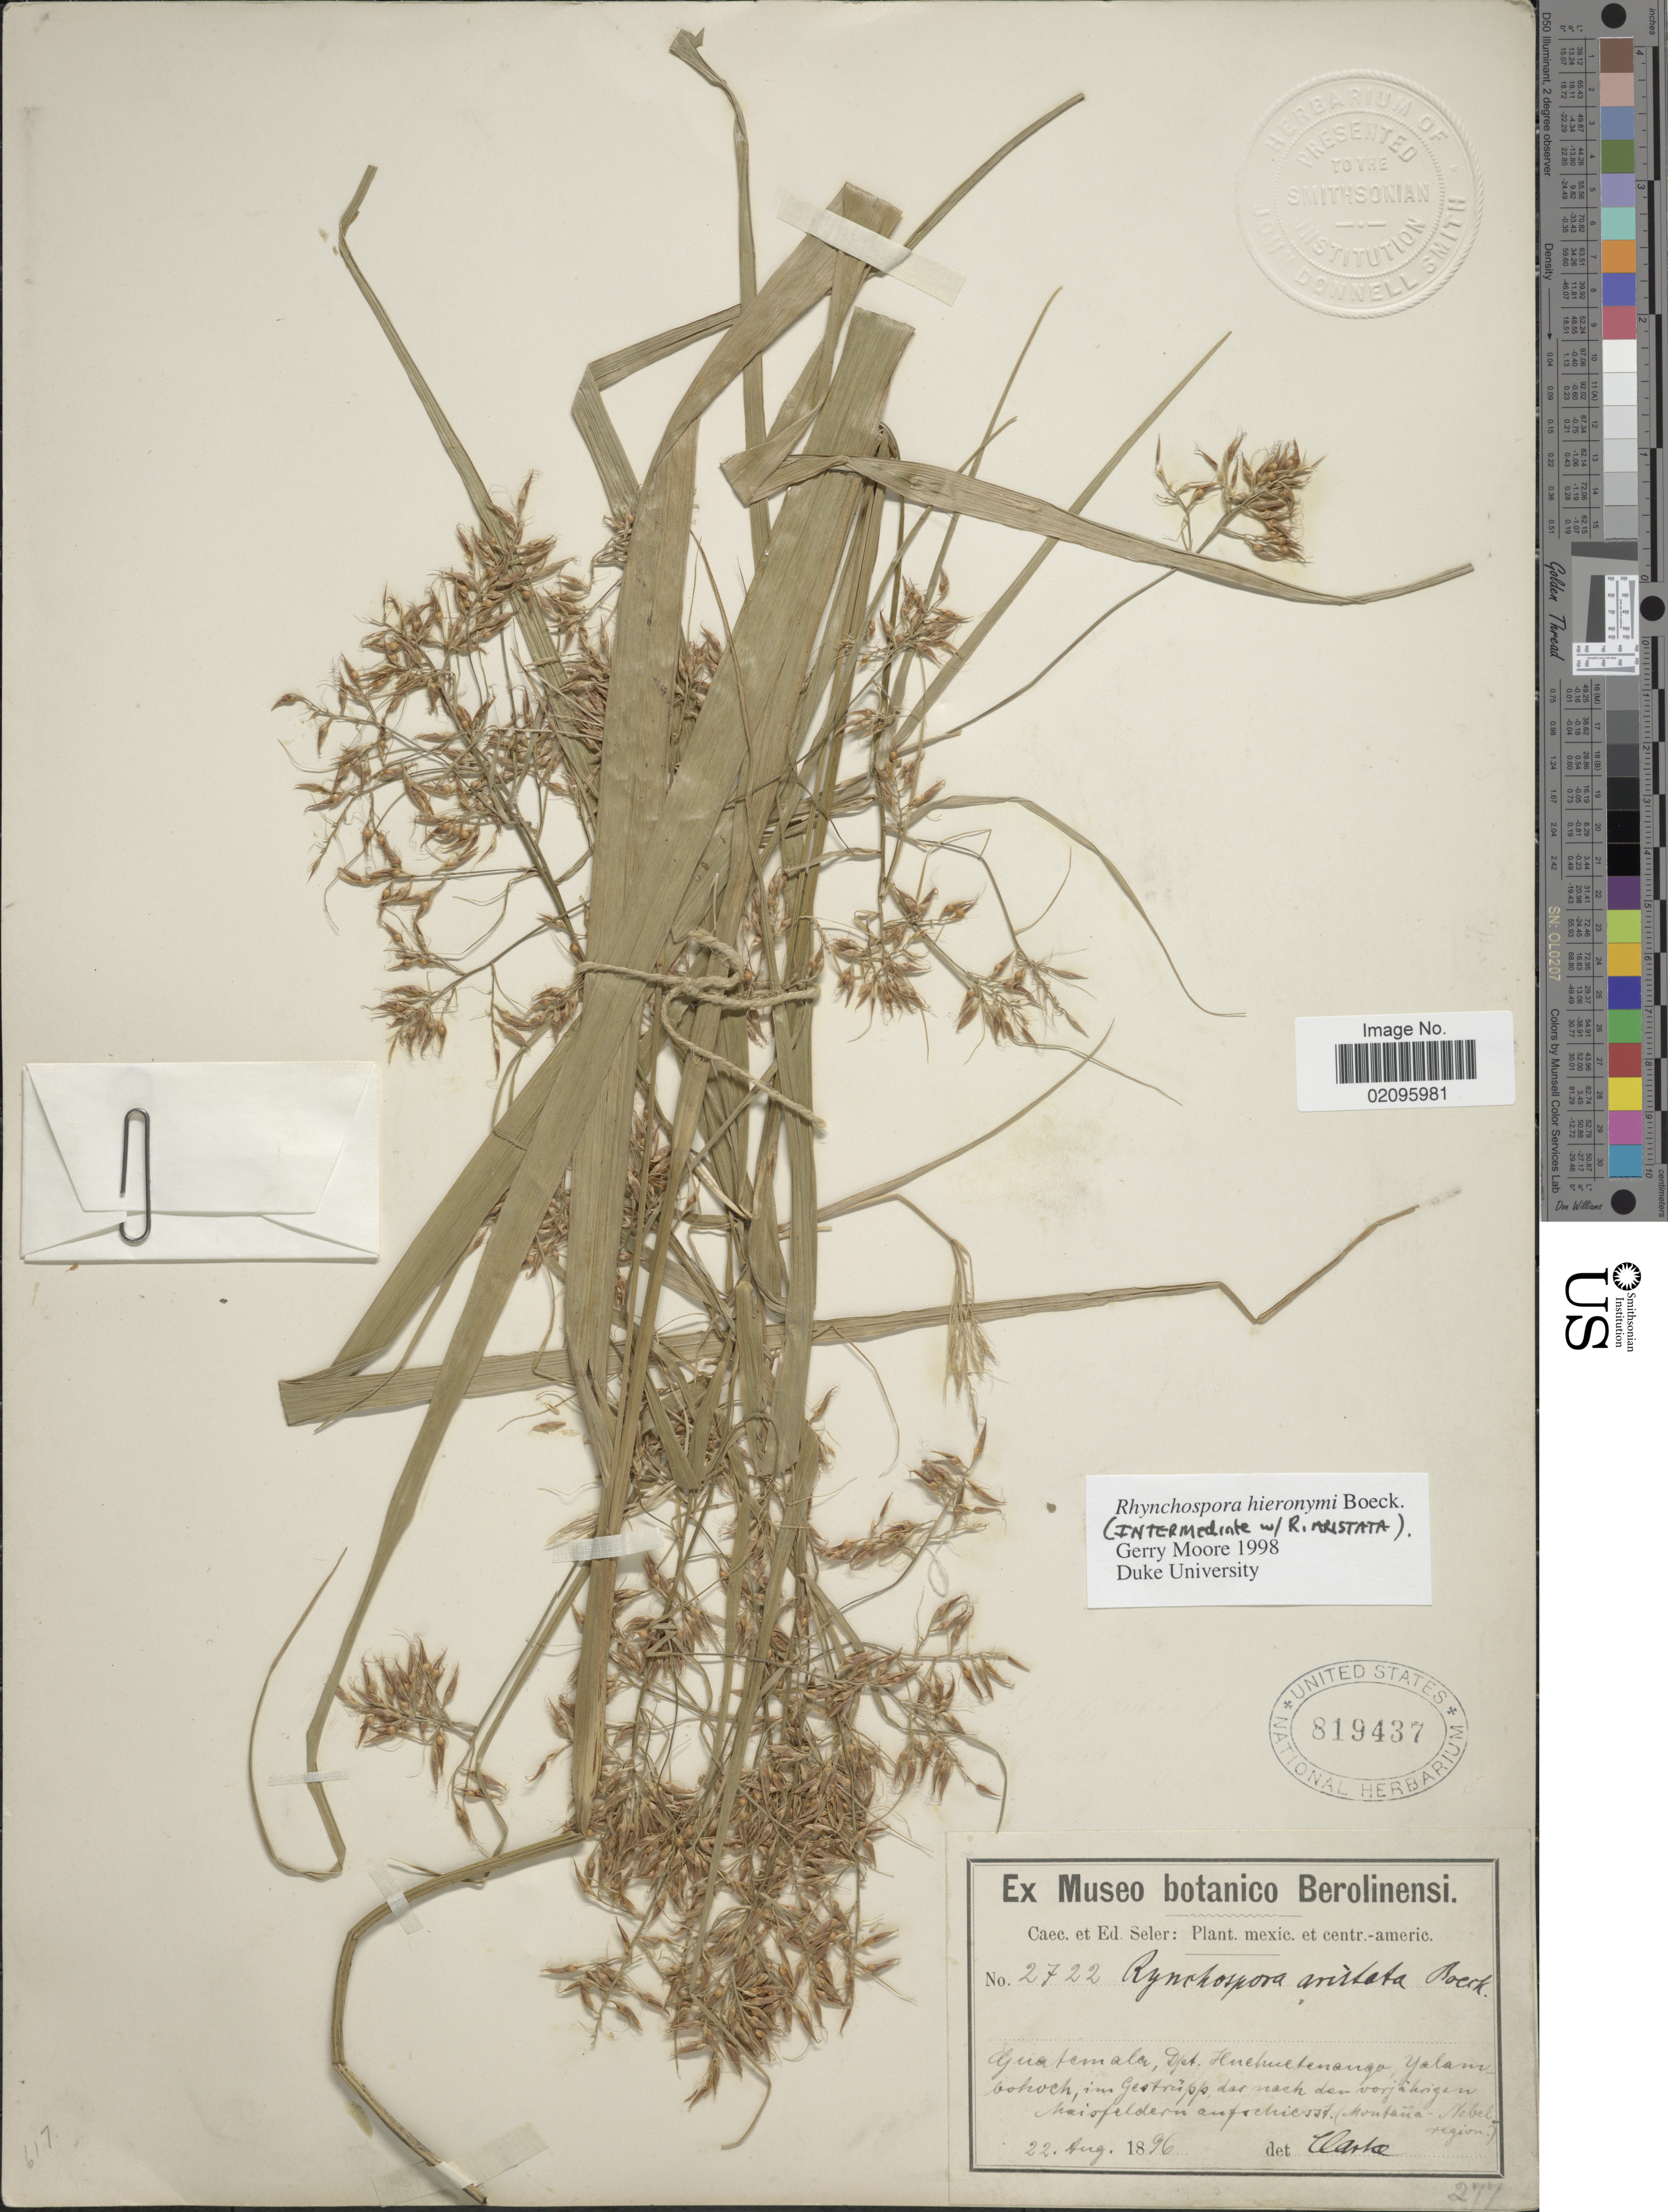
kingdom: Plantae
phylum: Tracheophyta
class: Liliopsida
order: Poales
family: Cyperaceae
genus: Rhynchospora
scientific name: Rhynchospora hieronymi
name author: Boeckeler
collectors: ex Caec. et Ed Seler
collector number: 2722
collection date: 1896-08-22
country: Guatemala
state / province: Huehuetenango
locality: Yalambohoch, im Gestrüpp, das nach den vorjakrigen, Maisfeldern aufschiesst (montana-Nebel region).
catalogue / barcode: US 819437